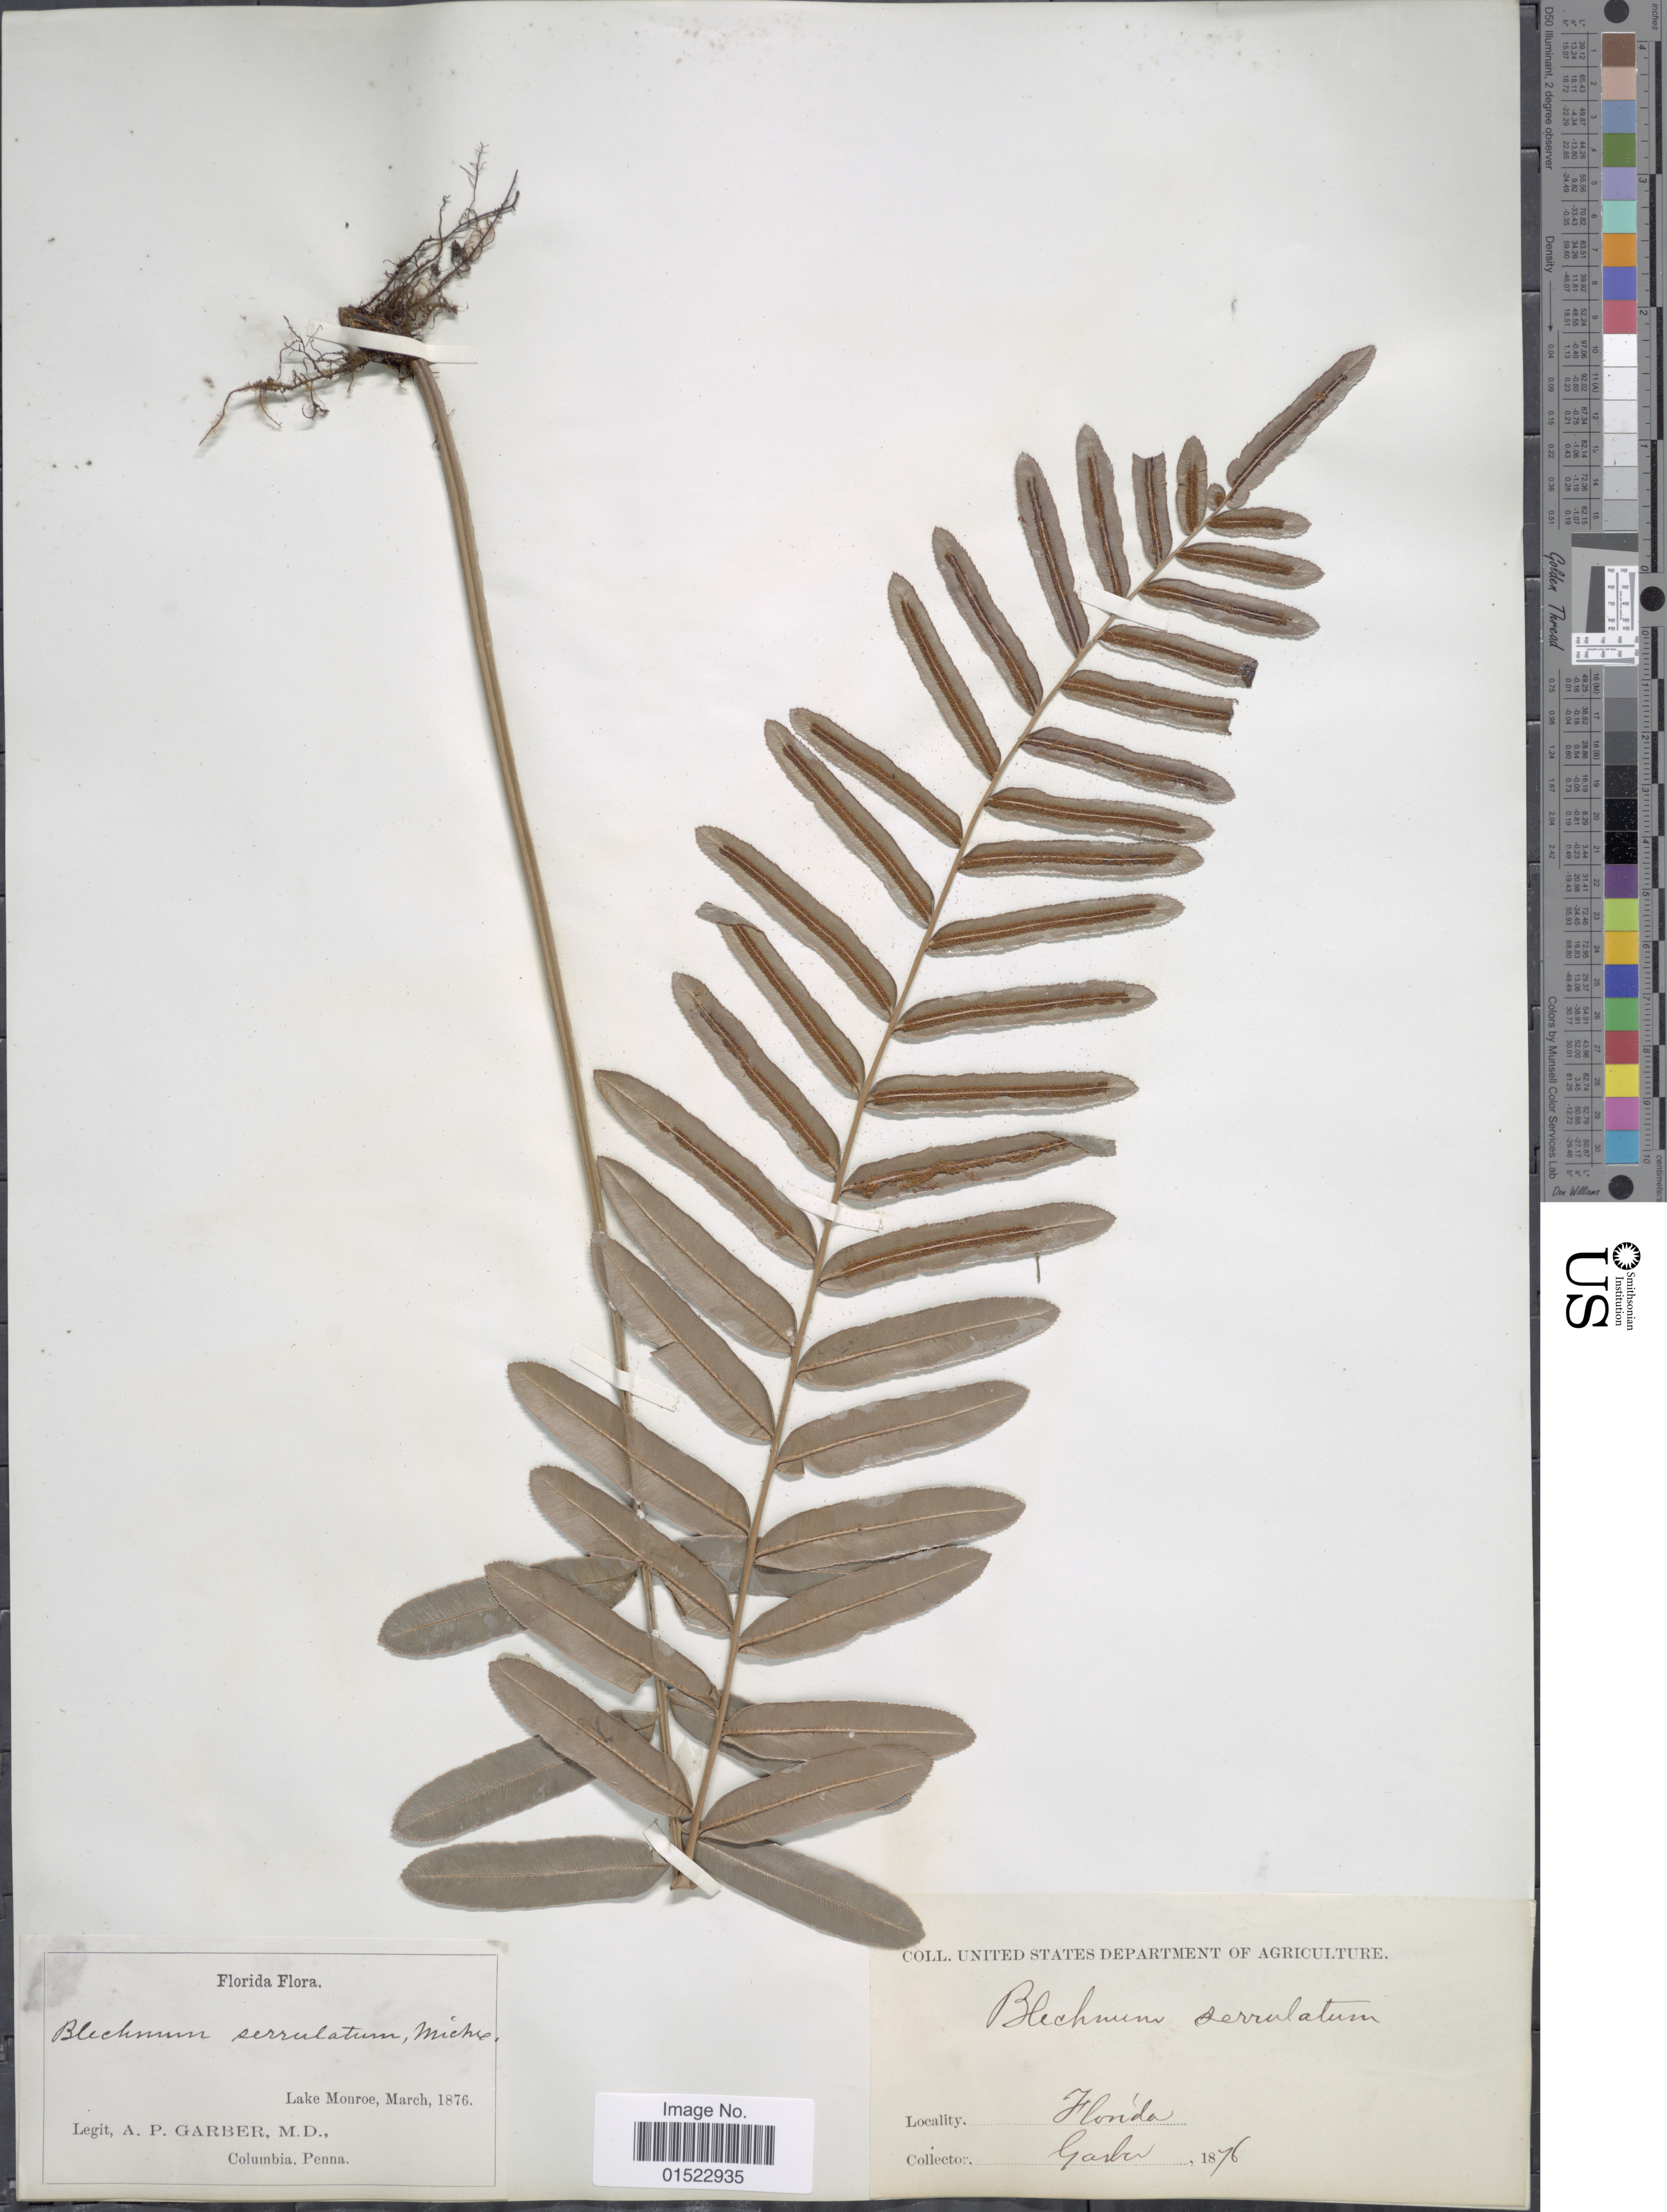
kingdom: Plantae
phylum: Tracheophyta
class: Polypodiopsida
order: Polypodiales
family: Blechnaceae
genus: Telmatoblechnum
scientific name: Telmatoblechnum serrulatum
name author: (Rich.) Perrie et al.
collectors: A. P. Garber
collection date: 1876-03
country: United States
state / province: Florida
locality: Lake Monroe